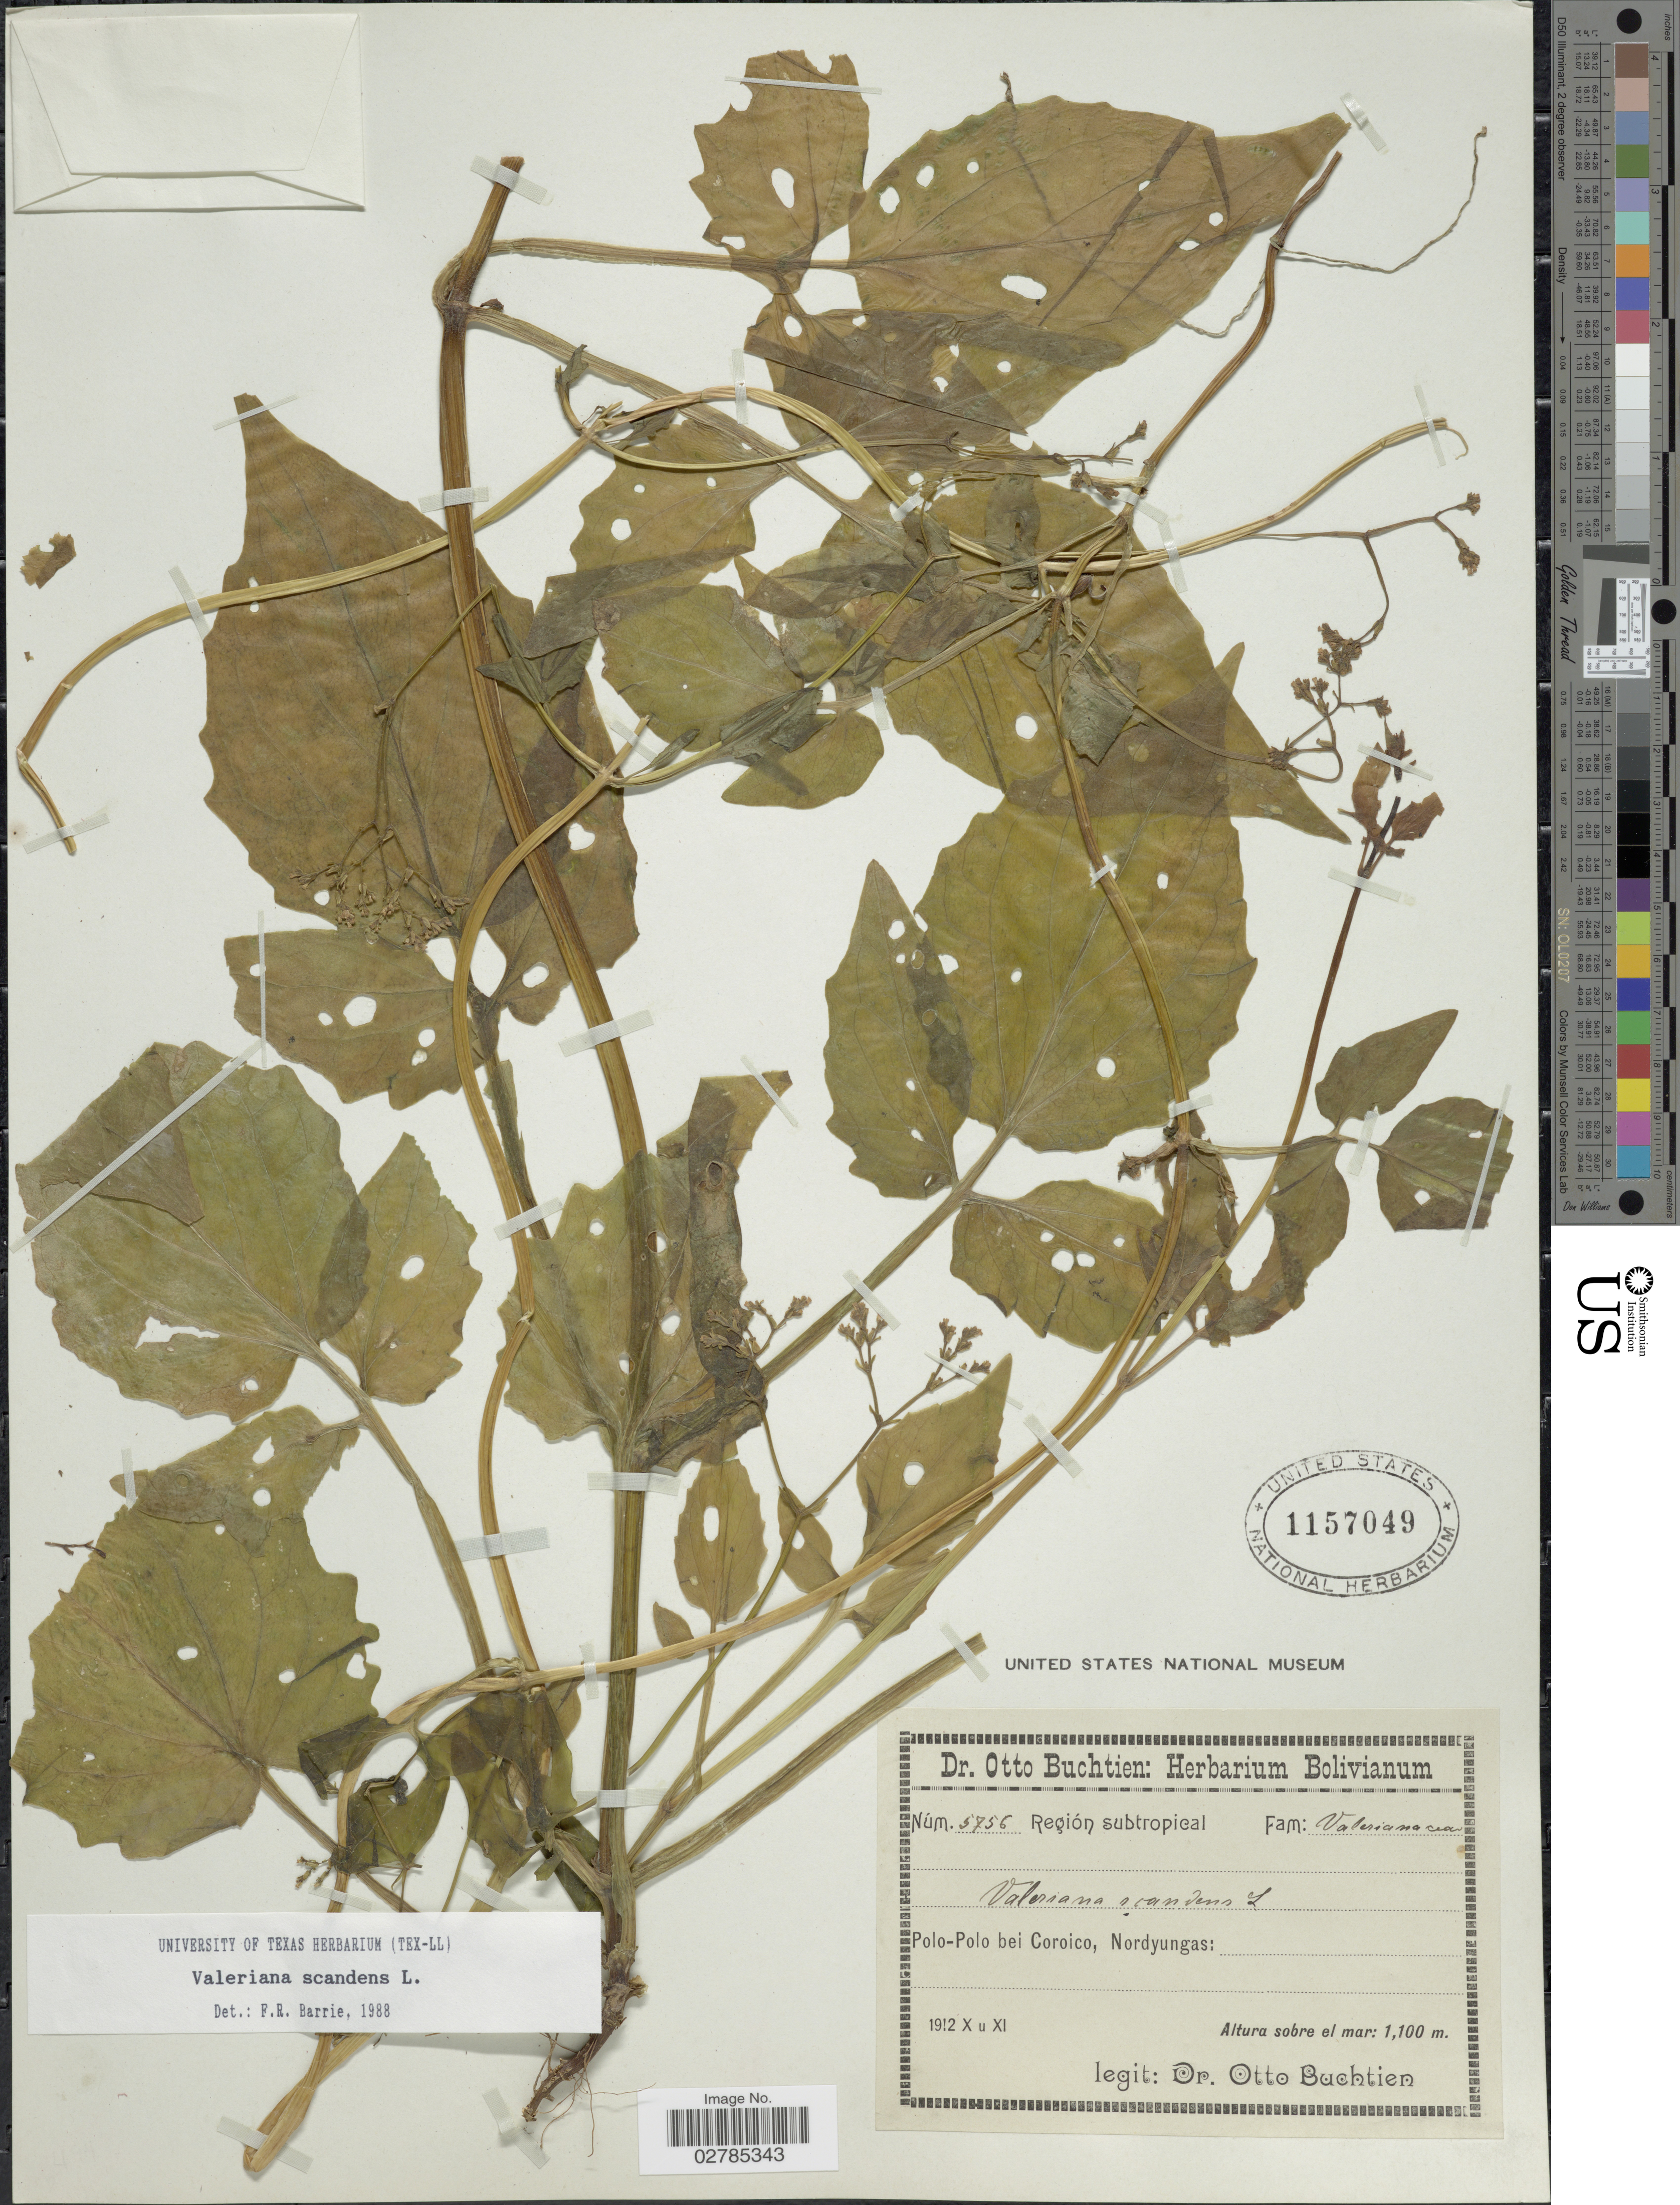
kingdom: Plantae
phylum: Tracheophyta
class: Magnoliopsida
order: Dipsacales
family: Caprifoliaceae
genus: Valeriana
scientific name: Valeriana scandens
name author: L.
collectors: O. Buchtien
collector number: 5756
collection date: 1912-10/1912-11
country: Bolivia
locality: Polo-Polo bei Coroico, Nordyungas.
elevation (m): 1100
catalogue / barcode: US 1157049